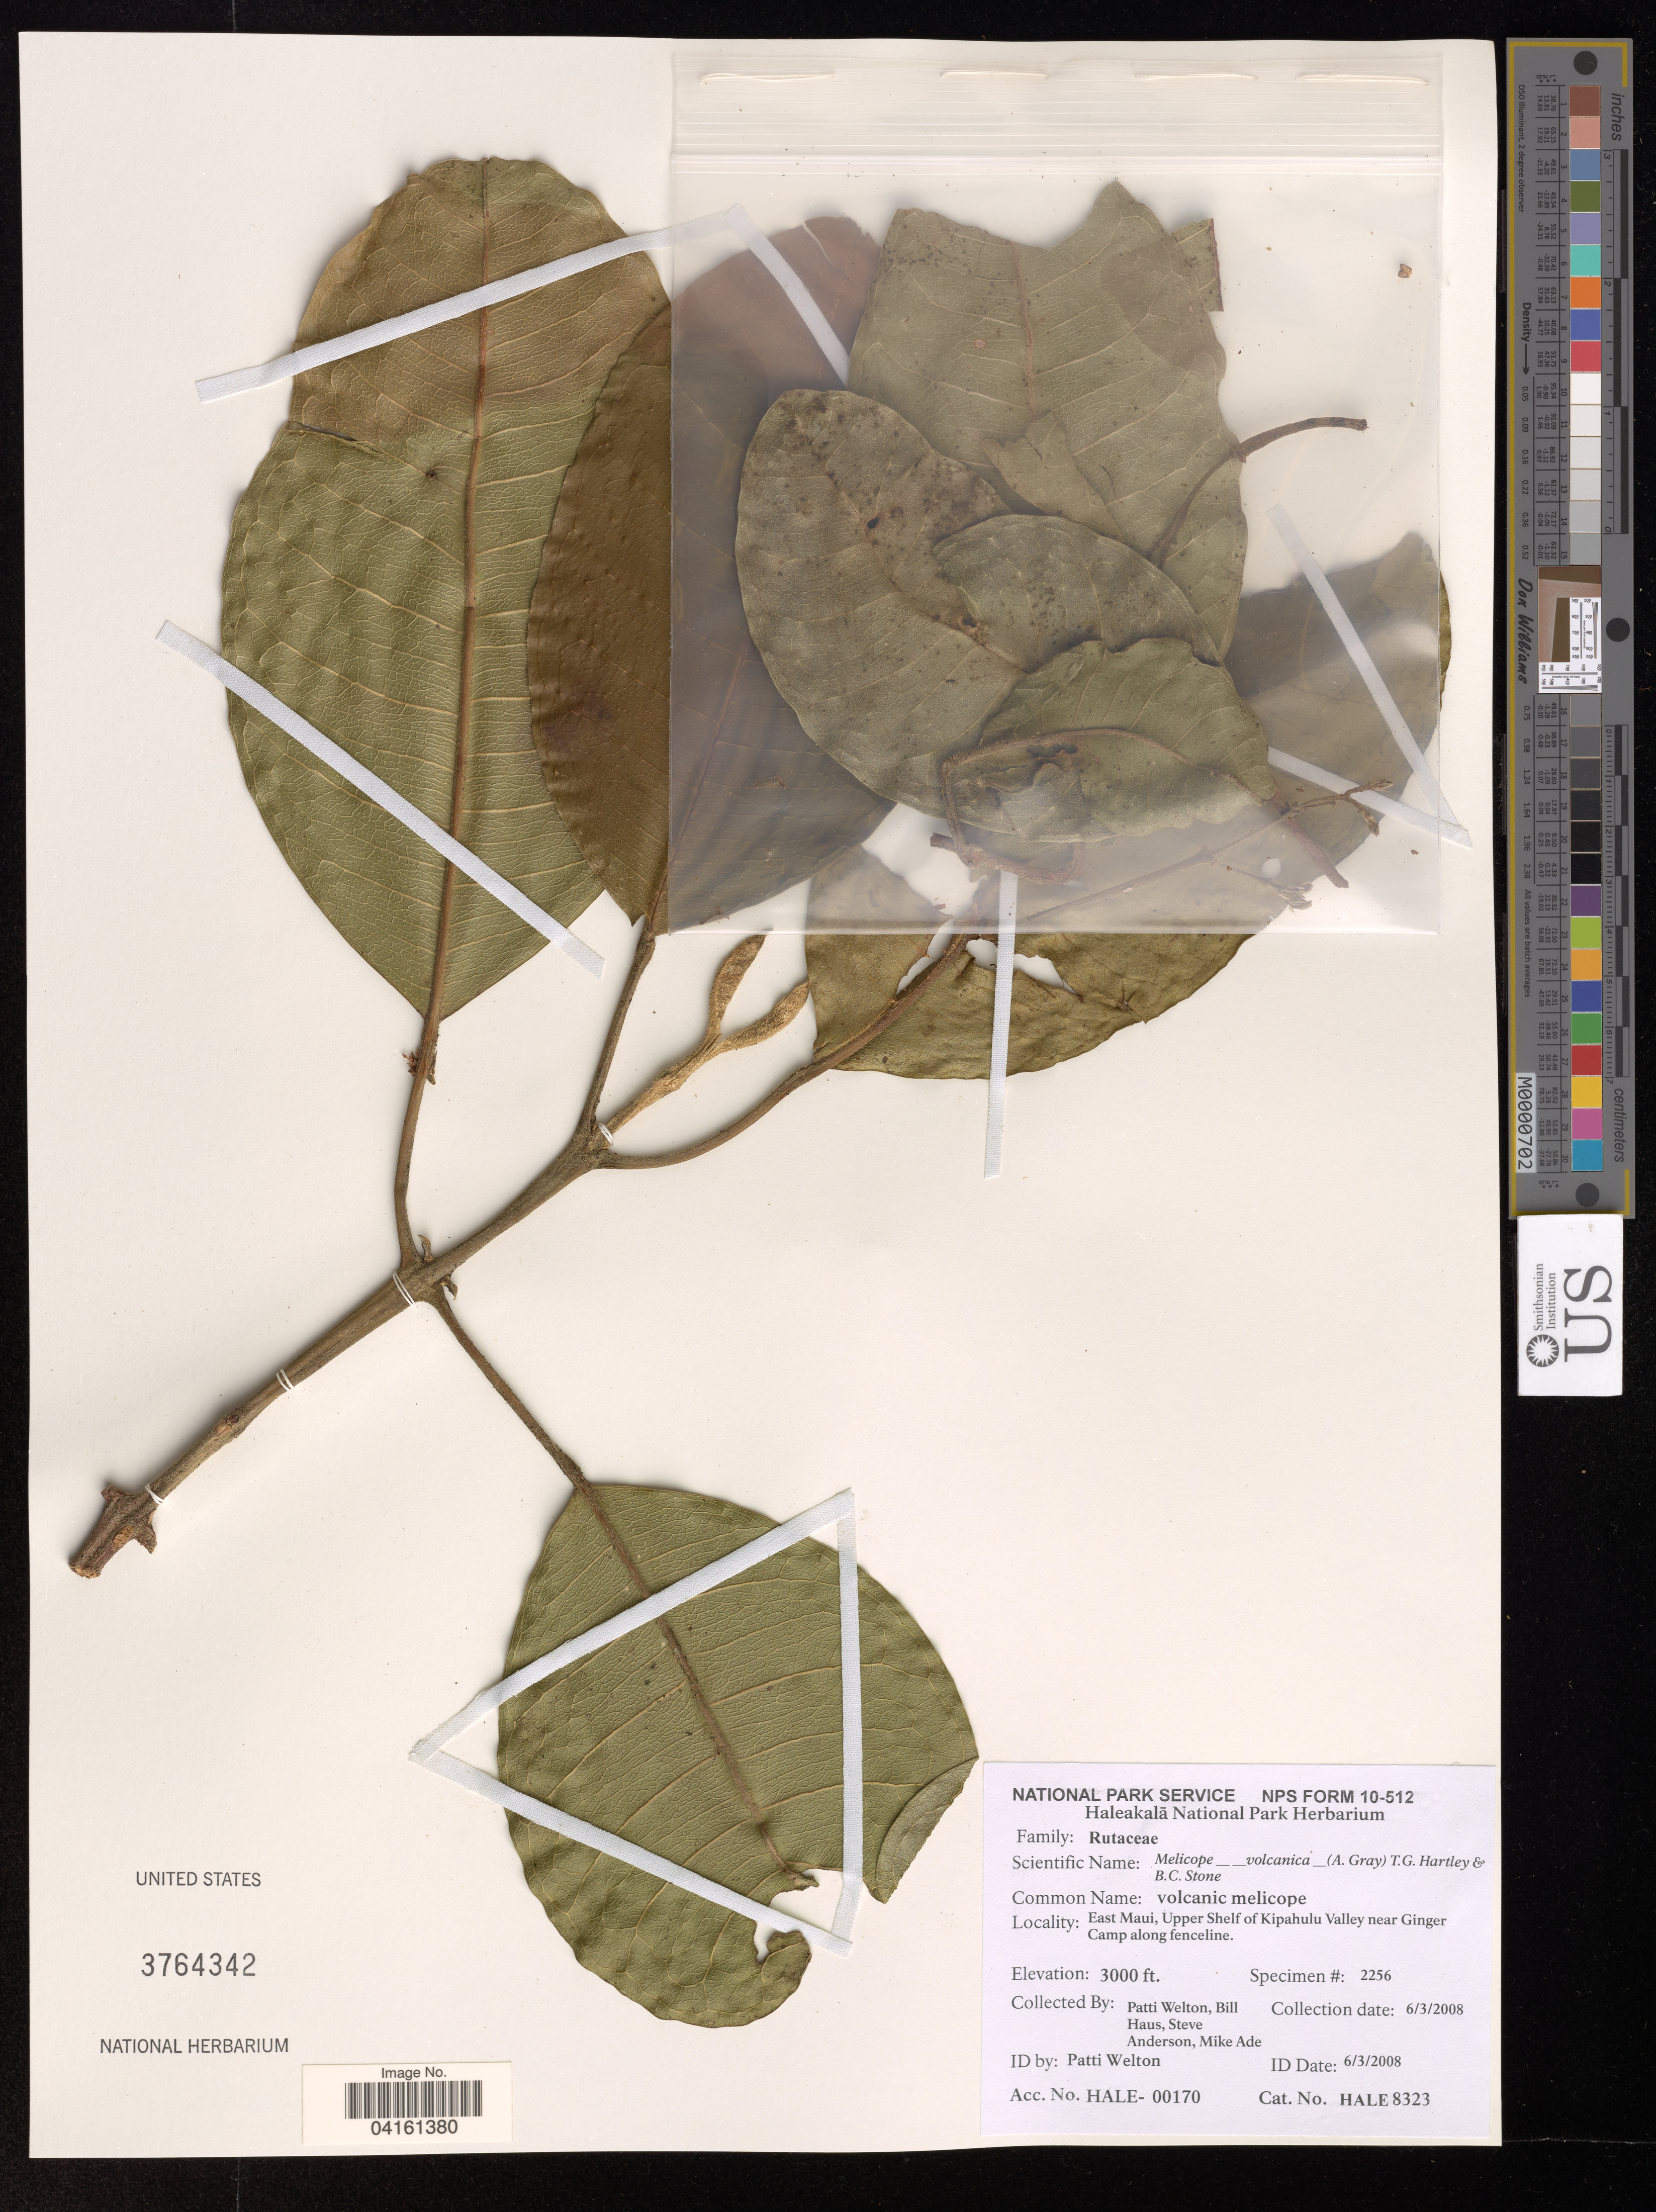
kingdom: Plantae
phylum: Tracheophyta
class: Magnoliopsida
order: Sapindales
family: Rutaceae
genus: Melicope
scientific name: Melicope volcanica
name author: (A. Gray) T.G. Hartley & B.C. Stone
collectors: P. Welton, B. Haus, S. Anderson & M. Ade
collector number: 2256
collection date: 2008-06-03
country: United States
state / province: Hawaii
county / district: Maui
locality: East Maui, Upper Shelf of Kipahulu Valley near Ginger Camp along fenceline.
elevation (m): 914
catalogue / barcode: US 3764342